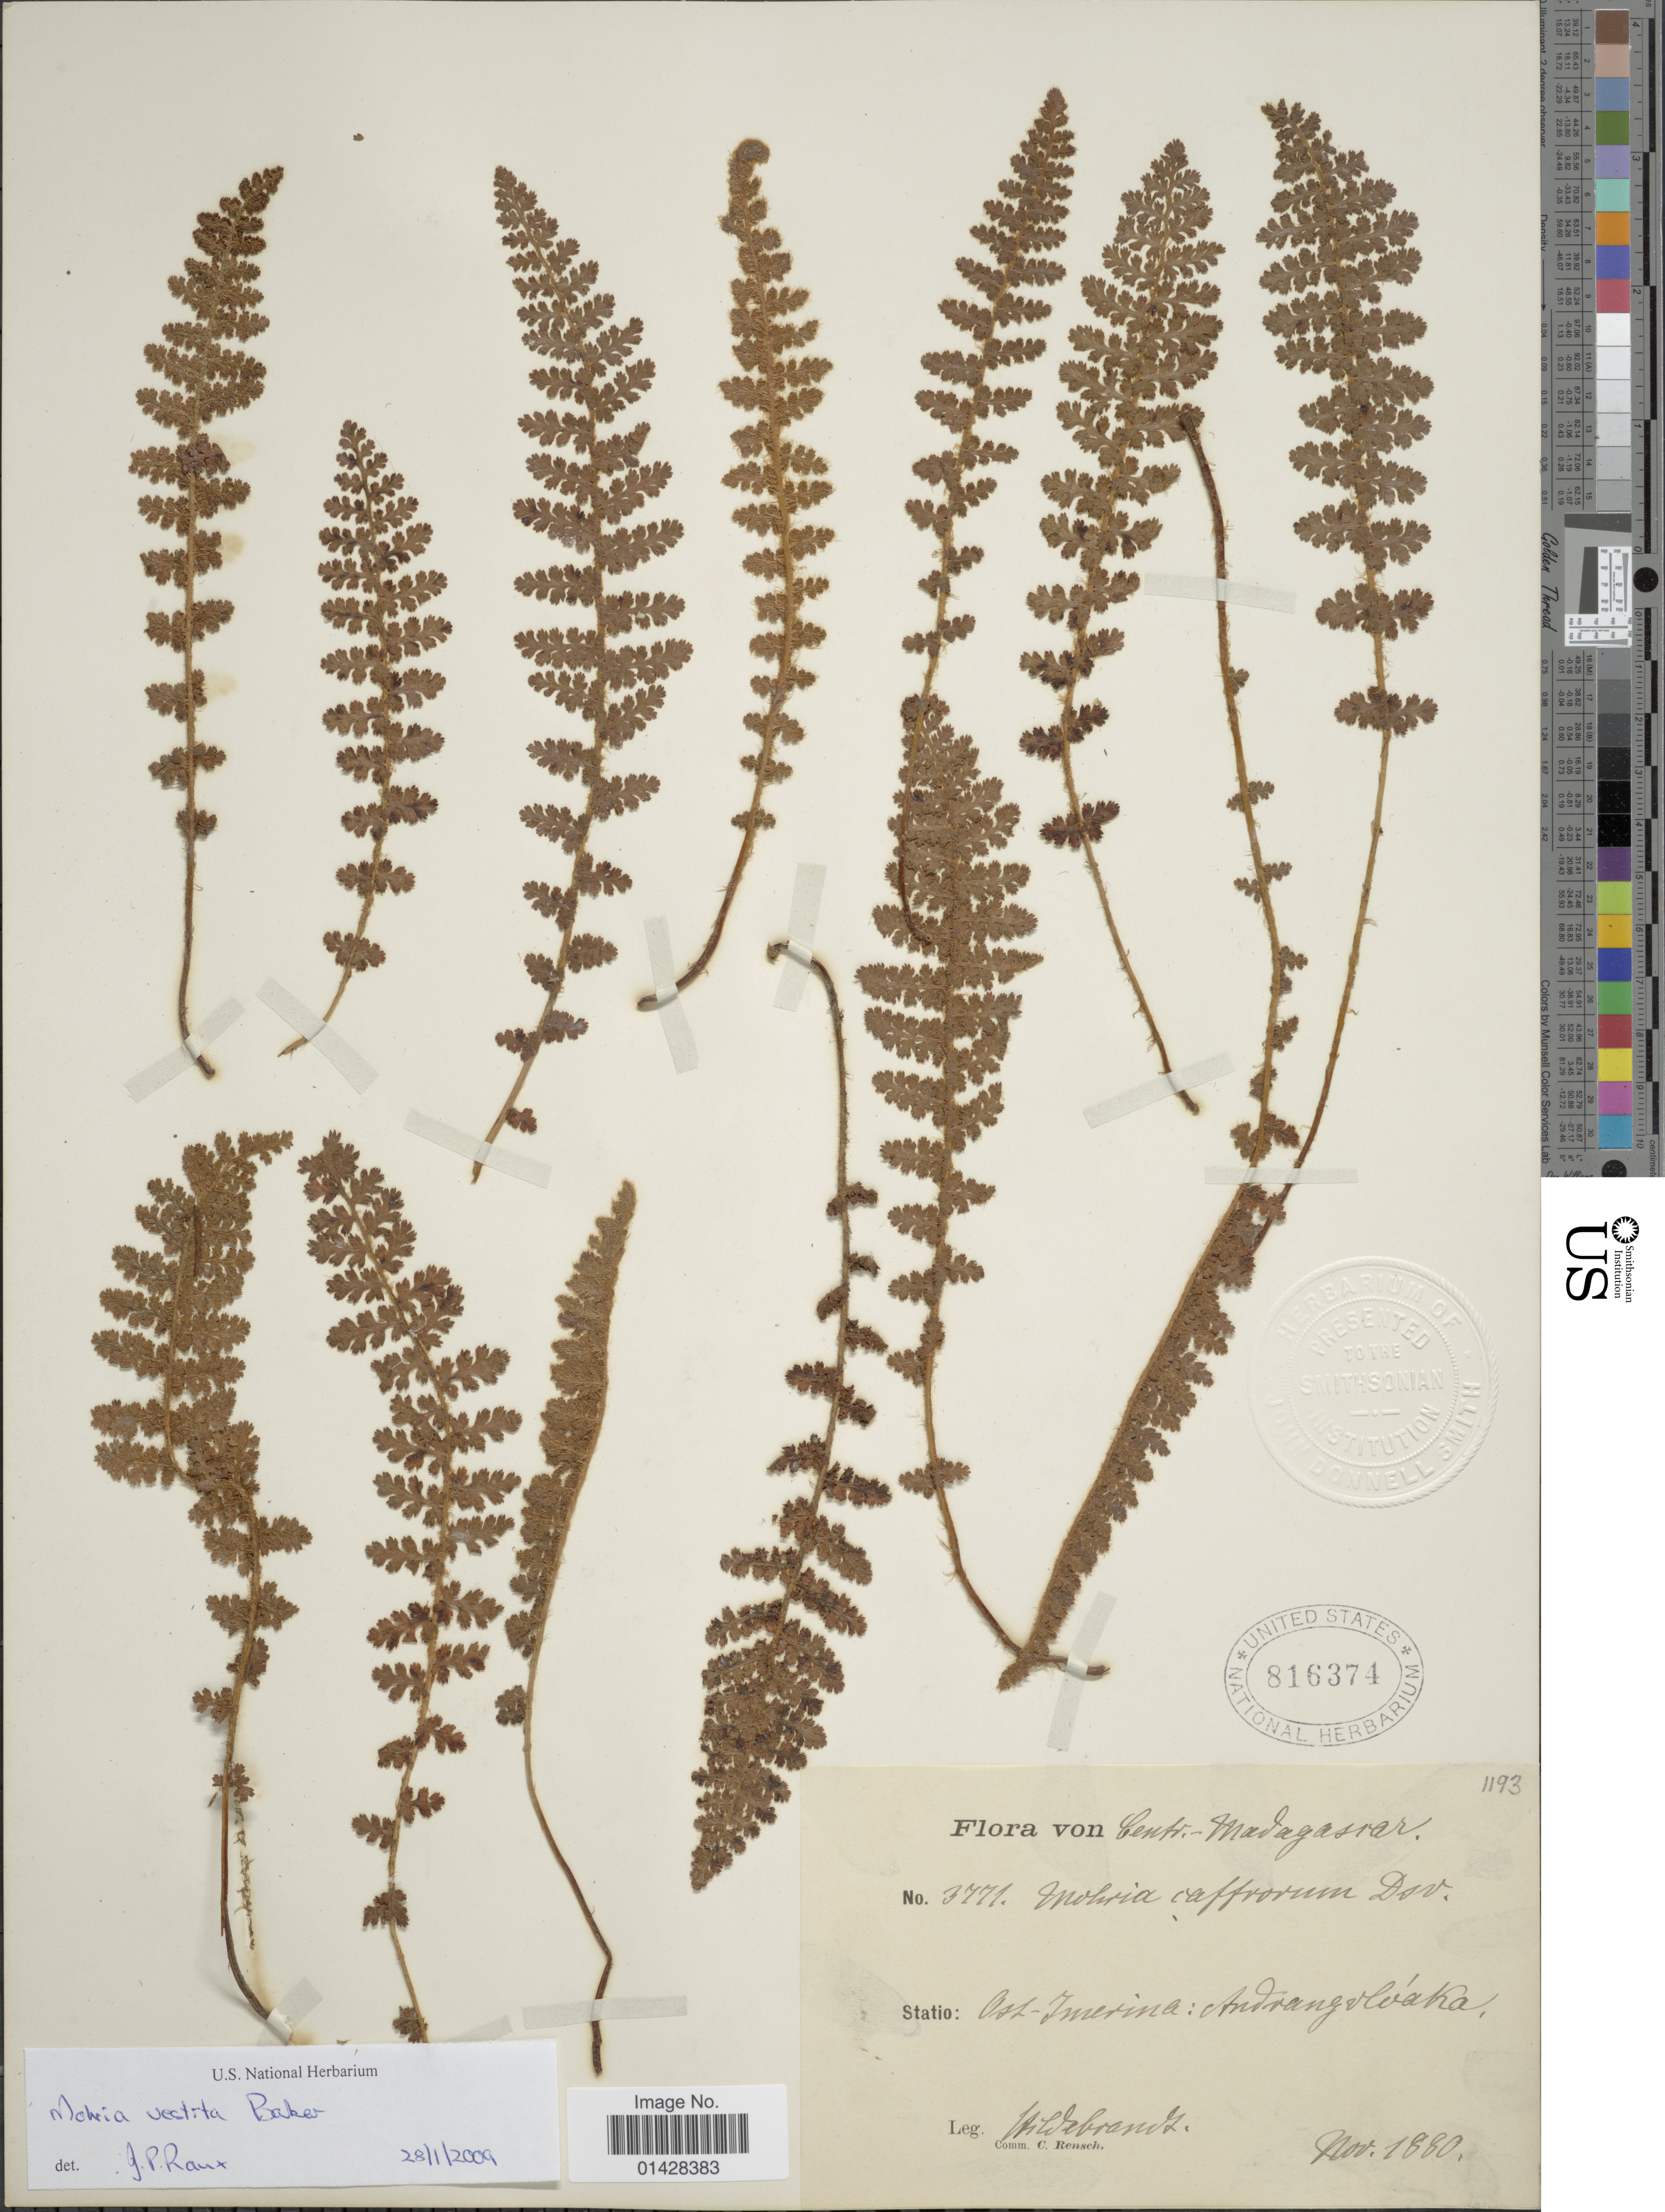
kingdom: Plantae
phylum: Tracheophyta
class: Polypodiopsida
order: Schizaeales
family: Anemiaceae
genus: Anemia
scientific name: Anemia vestita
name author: (Baker) Christenh.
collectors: J. Hildebrandt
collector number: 3771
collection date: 1880-11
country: Madagascar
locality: Centr.-Madagascar, Statio: Ost-Imerina: Andrangoloaka.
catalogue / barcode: US 816374